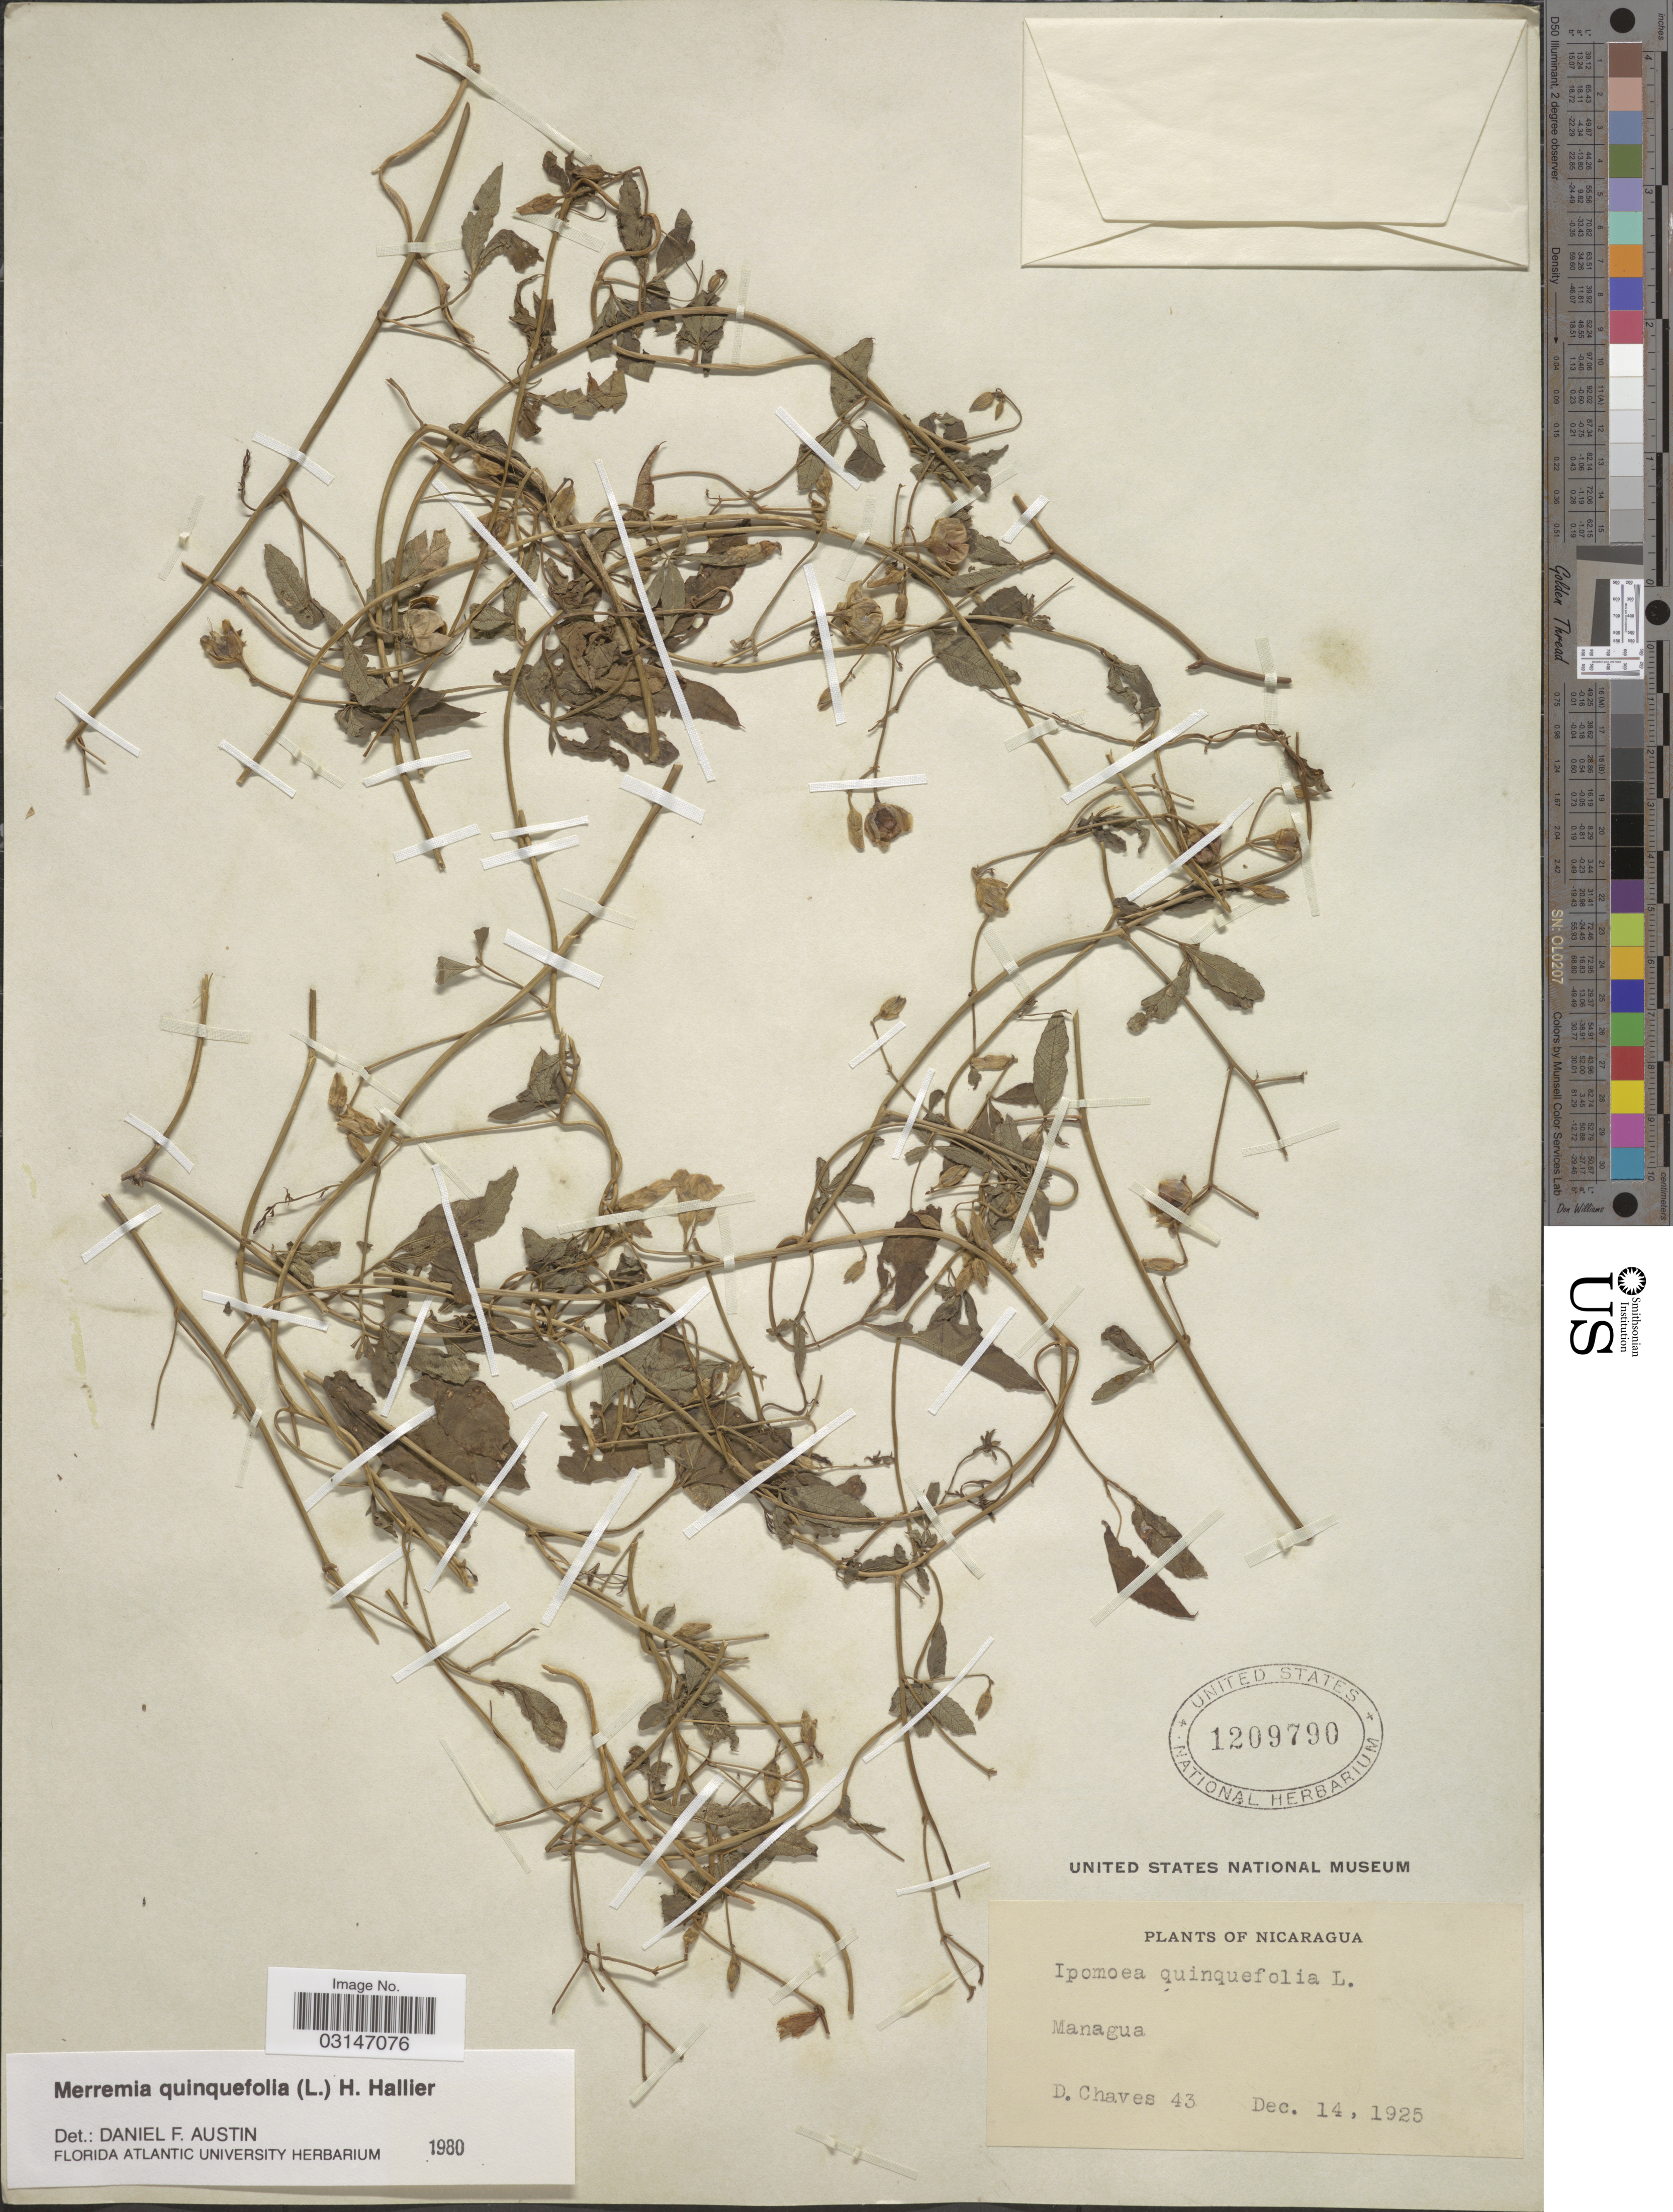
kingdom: Plantae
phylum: Tracheophyta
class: Magnoliopsida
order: Solanales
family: Convolvulaceae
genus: Distimake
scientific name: Distimake quinquefolius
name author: (L.) A. R. Simões & Staples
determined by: Strong, Mark T., (BOT), Smithsonian Institution - National Museum of Natural History (UNITED STATES)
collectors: D. Chaves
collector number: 43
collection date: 1925-12-14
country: Nicaragua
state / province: Managua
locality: Managua.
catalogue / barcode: US 1209790